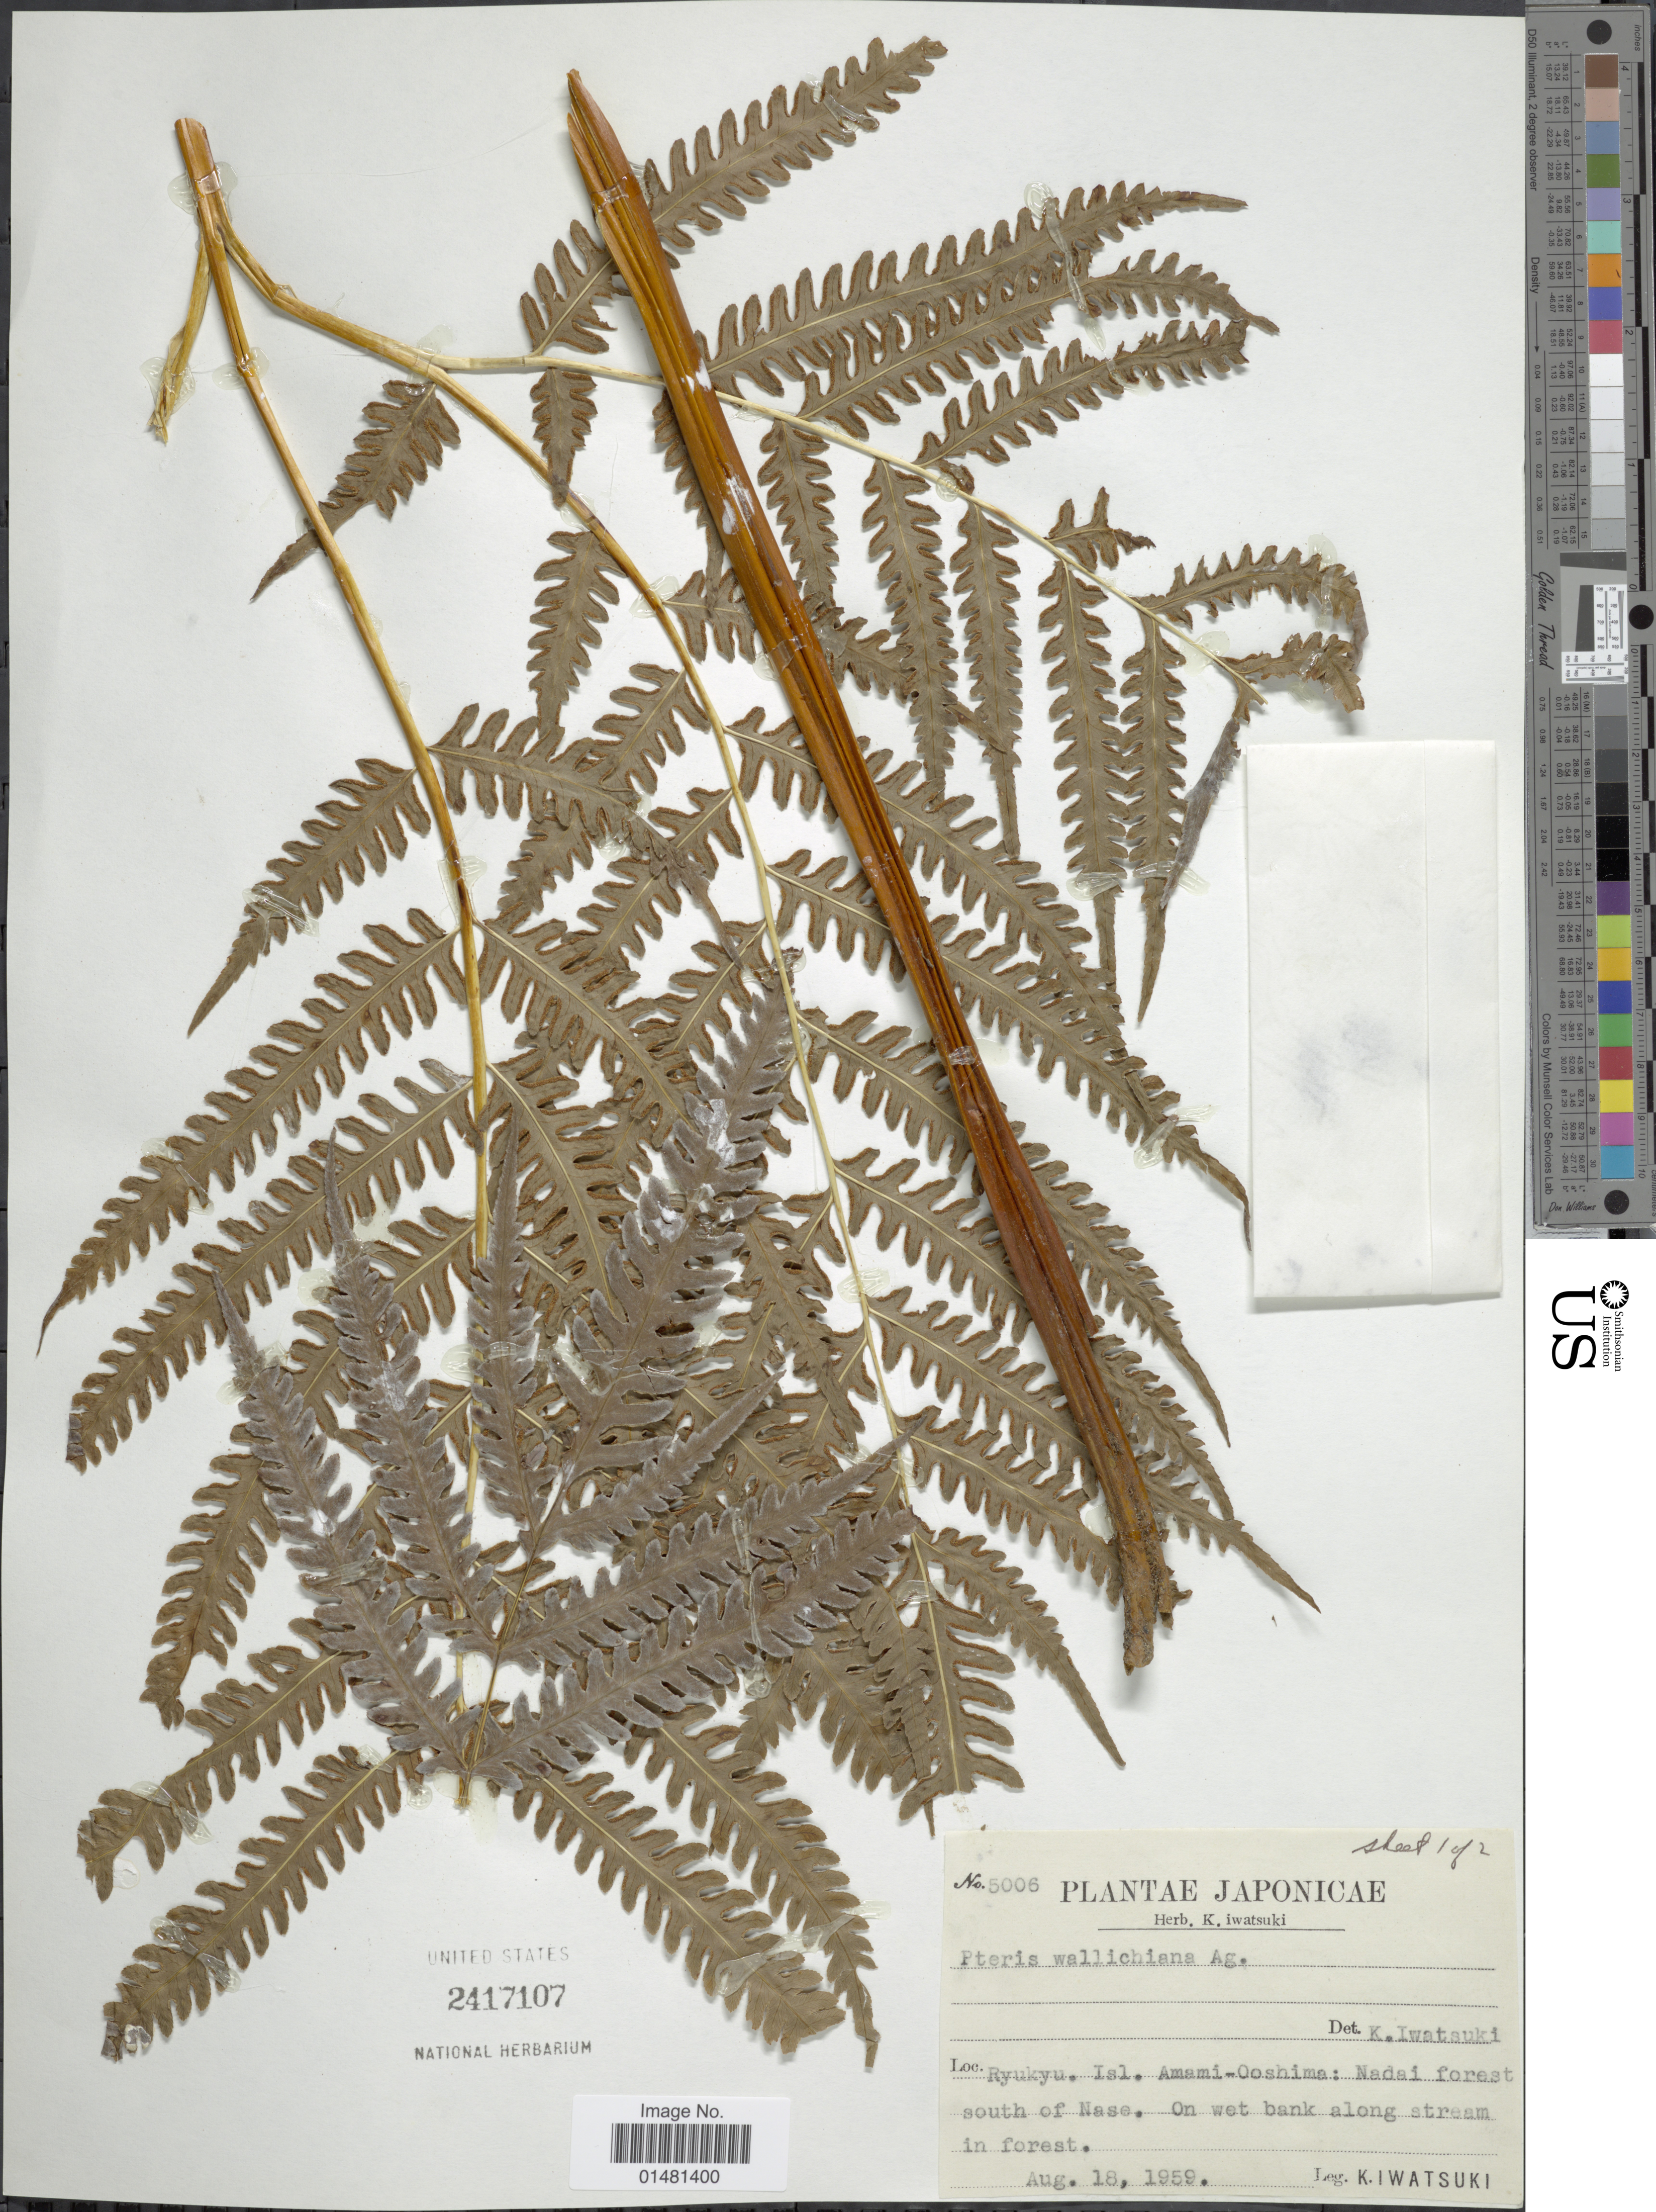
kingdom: Plantae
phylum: Tracheophyta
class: Polypodiopsida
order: Polypodiales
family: Pteridaceae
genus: Pteris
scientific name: Pteris wallichiana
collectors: K. Iwatsuki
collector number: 5006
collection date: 1959-08-18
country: Japan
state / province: Okinawa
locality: Ryukyu Isl. Amami-Ooshima: Nadai forest south of Nase. On wet bnk along stream in forest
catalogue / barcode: US 2417107